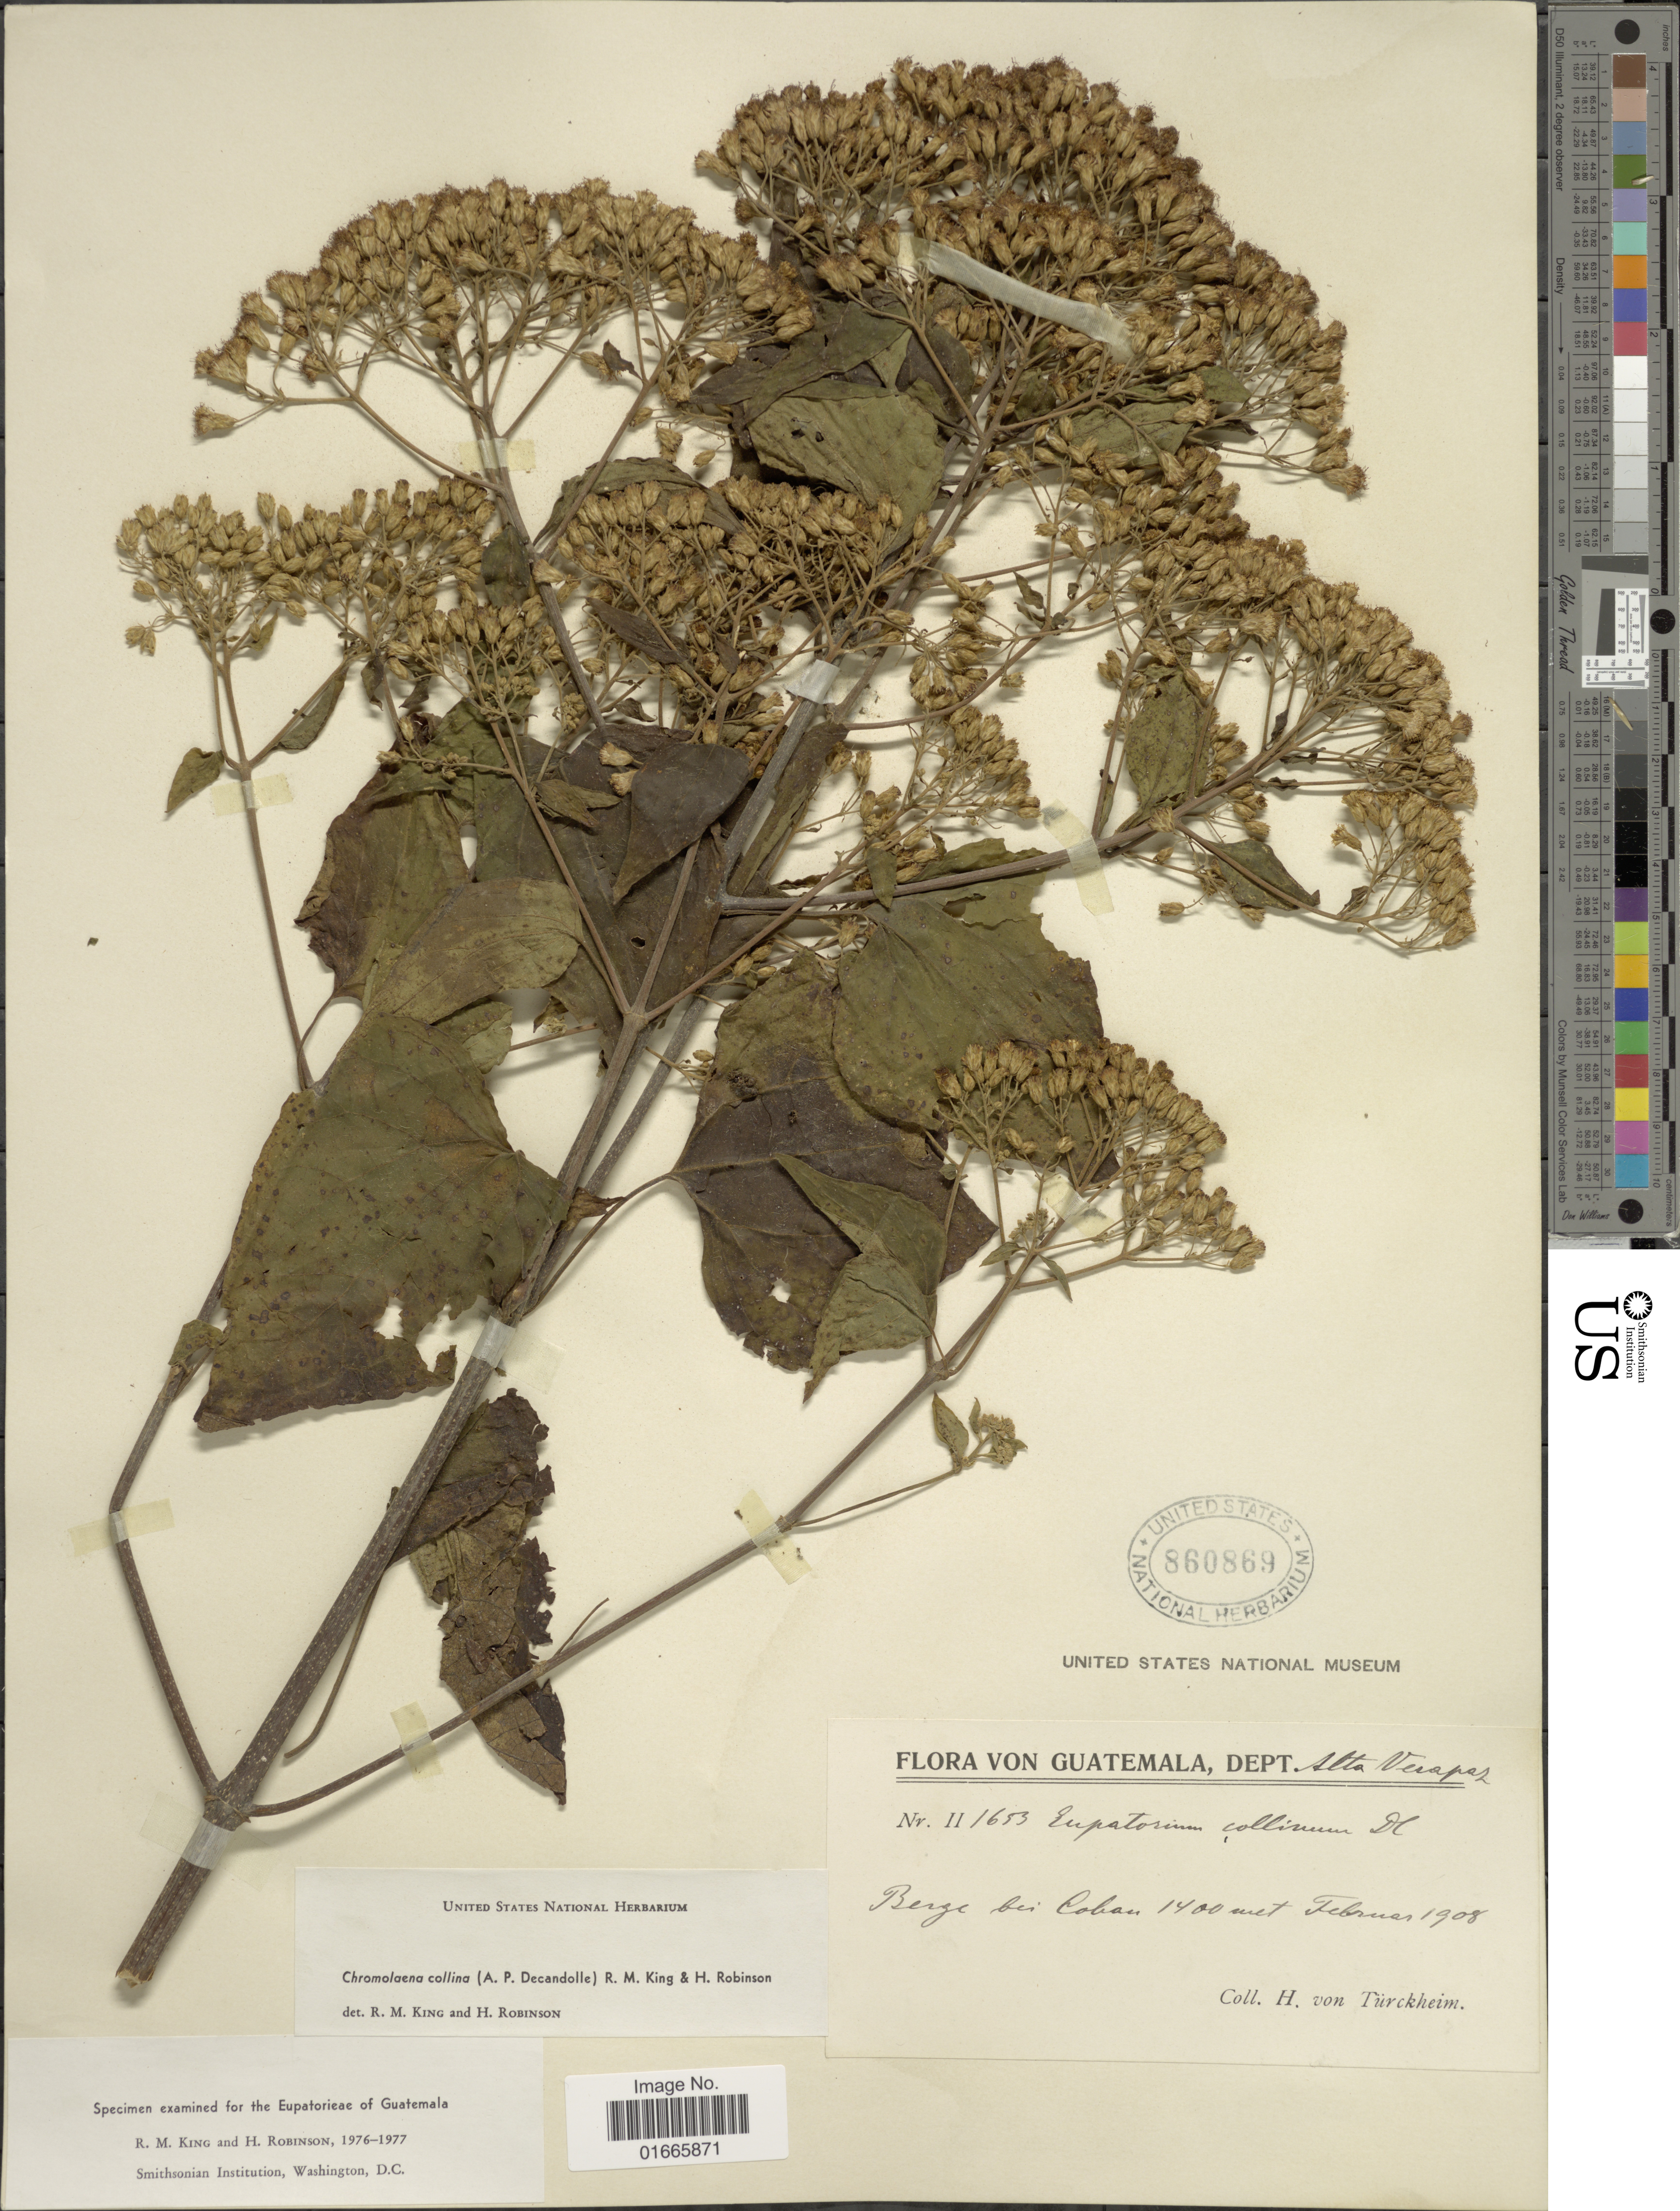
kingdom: Plantae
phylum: Tracheophyta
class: Magnoliopsida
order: Asterales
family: Asteraceae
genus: Chromolaena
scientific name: Chromolaena collina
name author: (DC.) R.M. King & H. Rob.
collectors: H. von Türckheim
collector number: II1653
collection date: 1908-02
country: Guatemala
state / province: Alta Verapaz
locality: Berge bei Coban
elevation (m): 1400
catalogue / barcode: US 860869